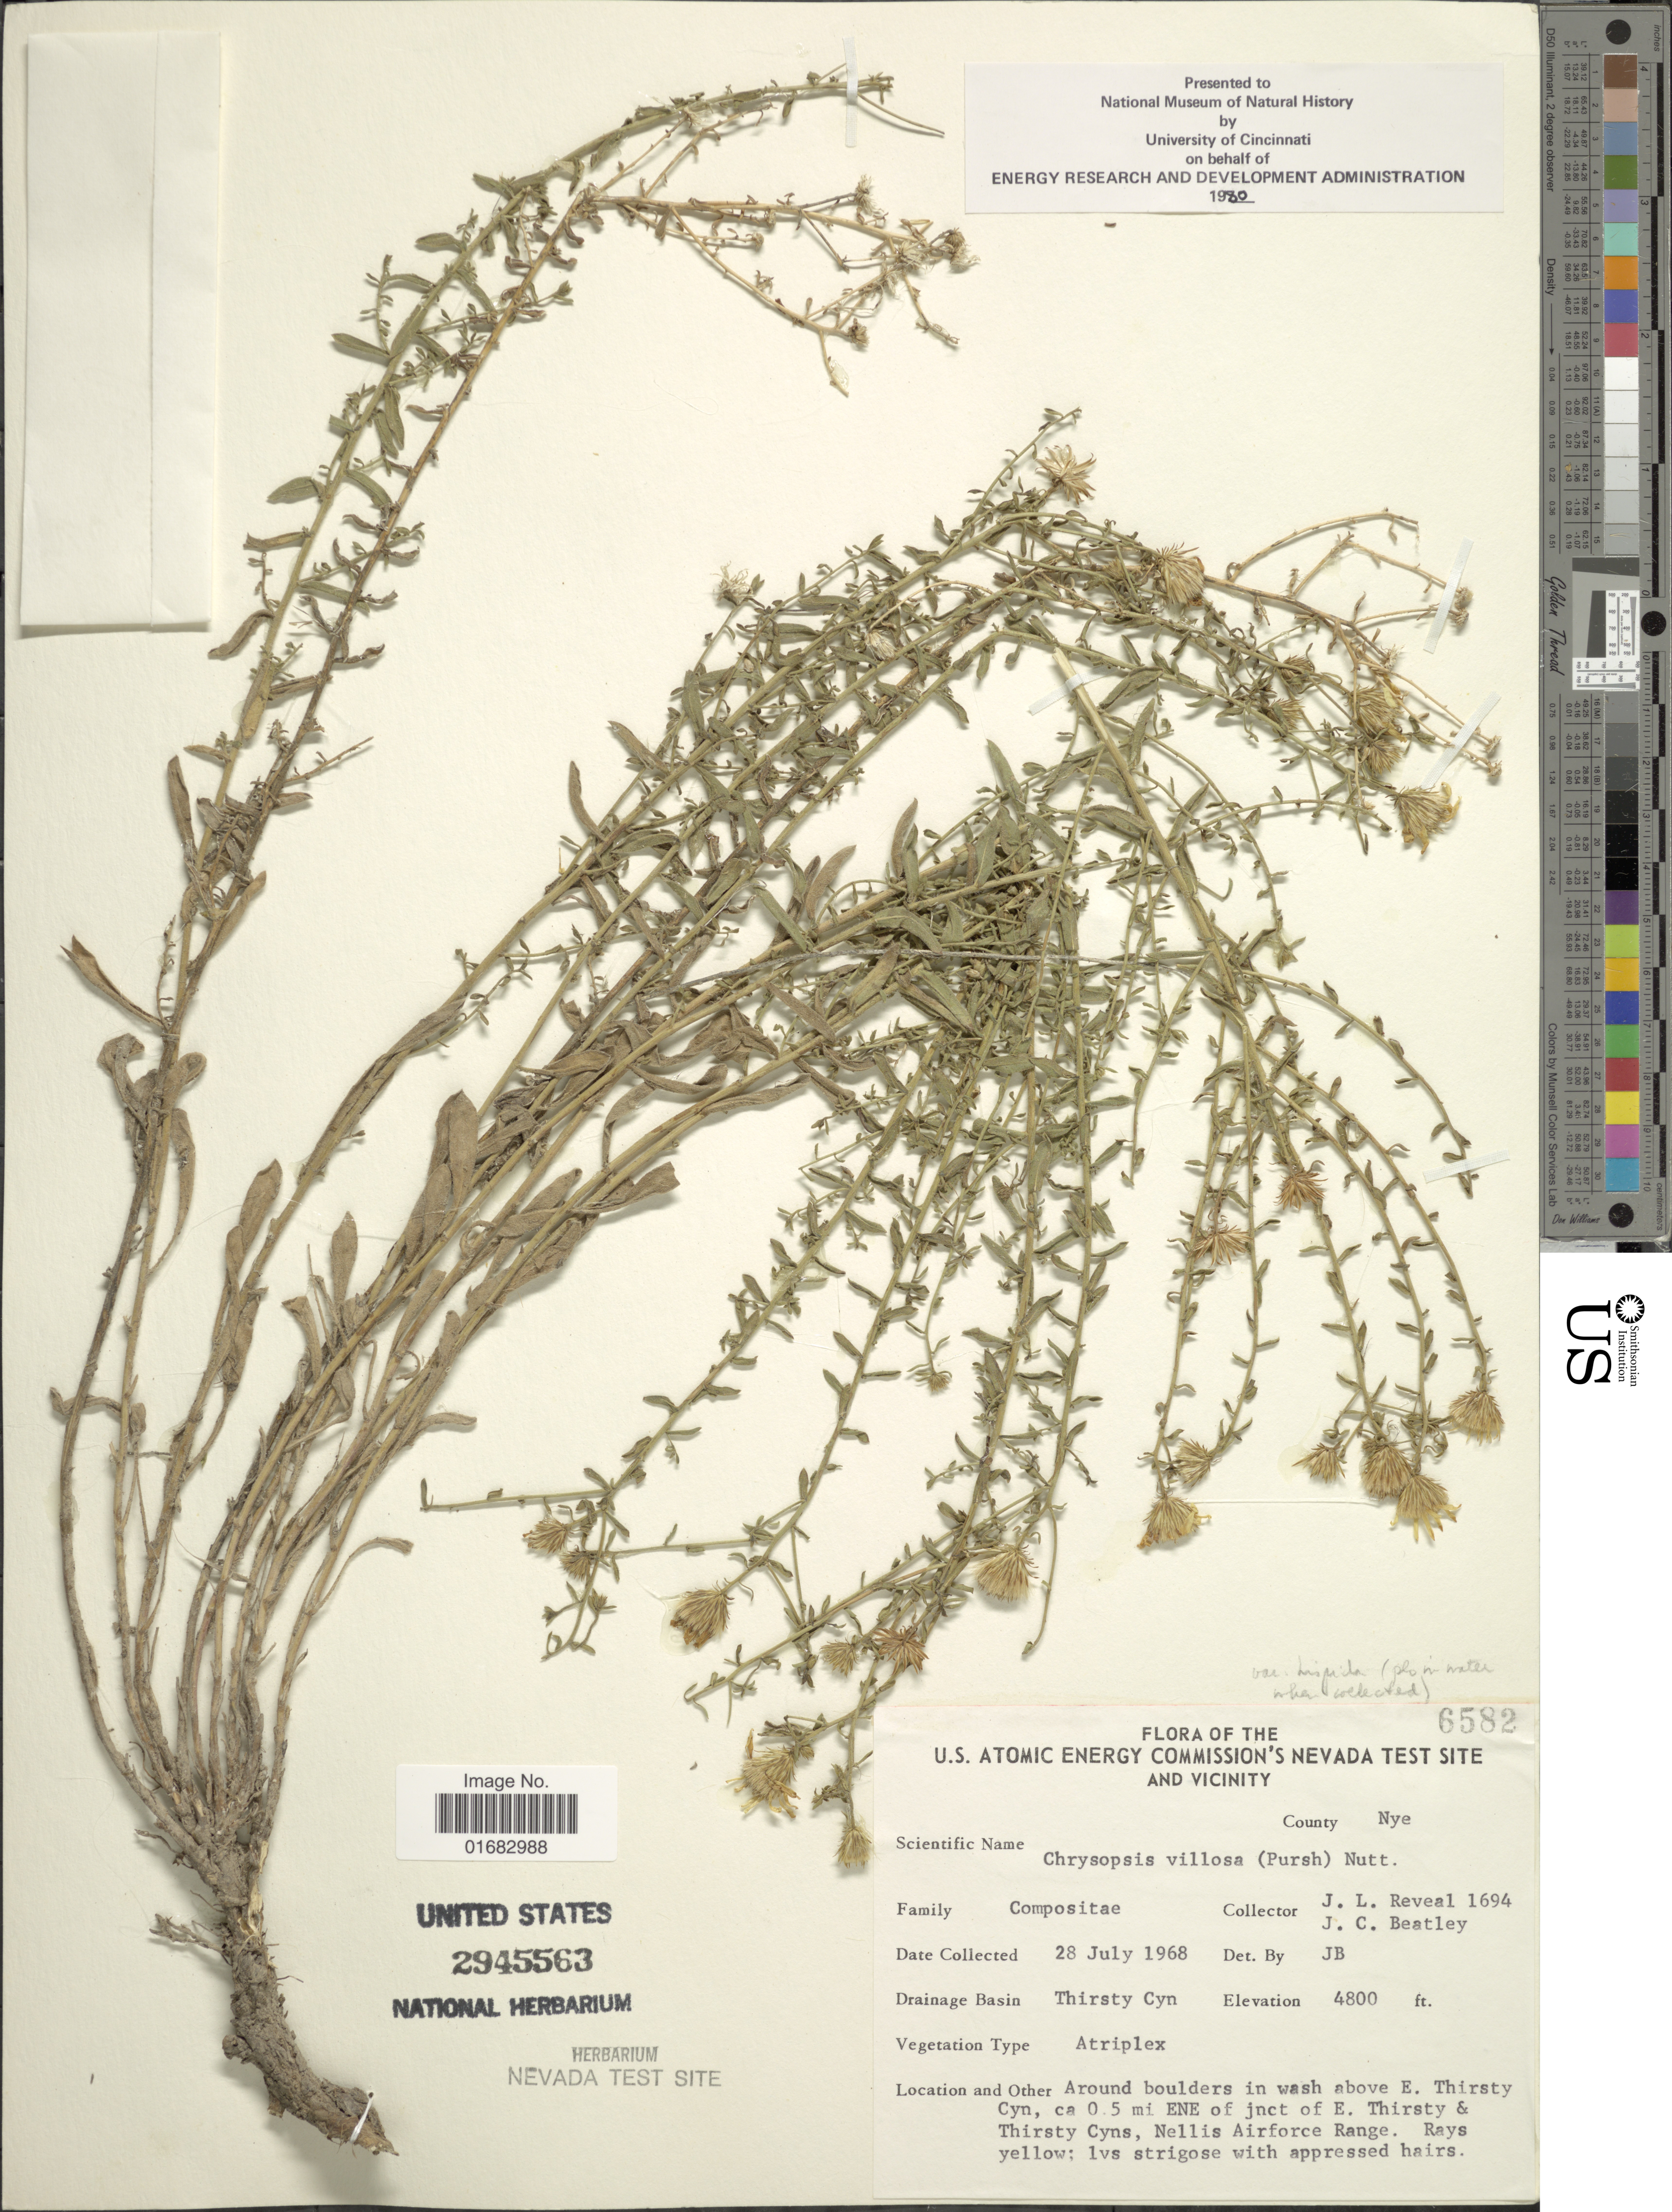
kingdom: Plantae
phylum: Tracheophyta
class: Magnoliopsida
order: Asterales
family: Asteraceae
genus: Heterotheca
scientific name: Heterotheca villosa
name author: (Pursh) Shinners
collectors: J. L. Reveal & J. C. Beatley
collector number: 6582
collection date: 1968-07-28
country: United States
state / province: Nevada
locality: U.S. Atomic Energy Commission's Nevada Test Site and Vicinity, County Nye, Thirsty Cyn, Around boulders in wash above E. Thirsty Cyn, ca 0.5 mi ENE of jnct of E. Thirsty & Thirsty Cyns, Nellis Airforce Range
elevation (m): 1463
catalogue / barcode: US 2945563